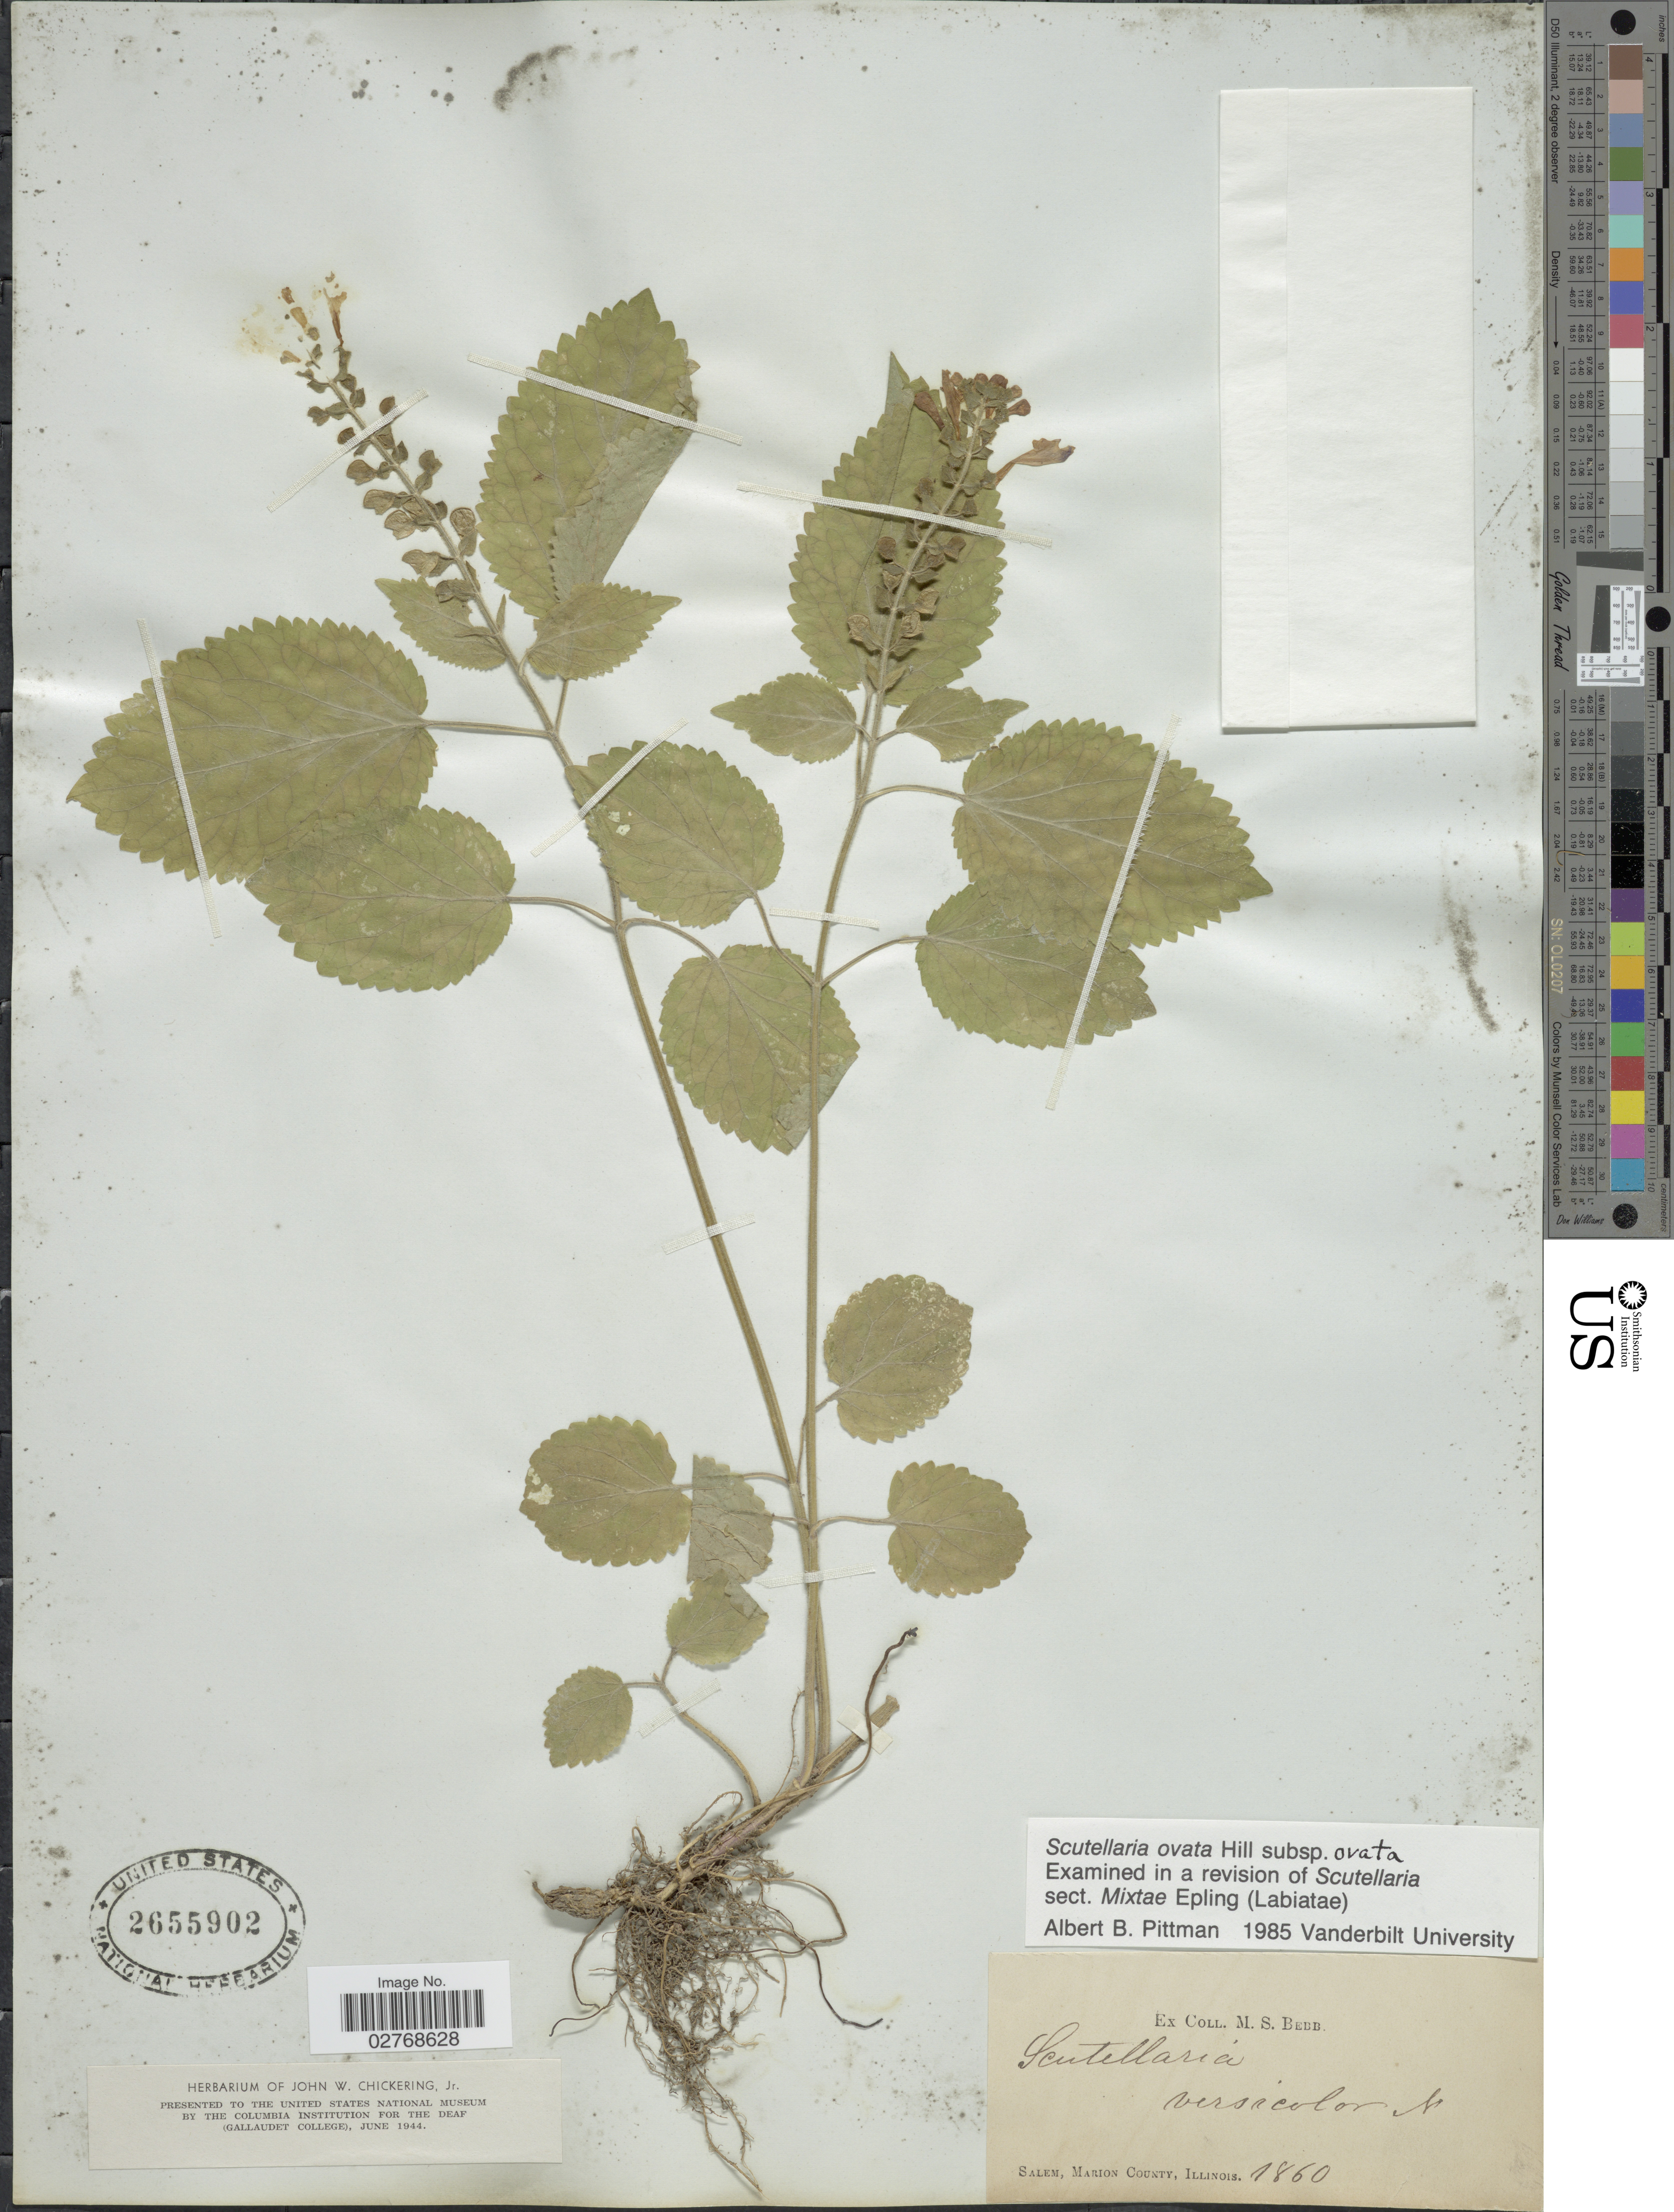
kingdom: Plantae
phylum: Tracheophyta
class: Magnoliopsida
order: Lamiales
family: Lamiaceae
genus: Scutellaria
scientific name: Scutellaria ovata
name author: Hill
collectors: ex Herb. M. S. Bebb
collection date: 1860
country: United States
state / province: Illinois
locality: Salem, Marion County.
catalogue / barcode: US 2655902